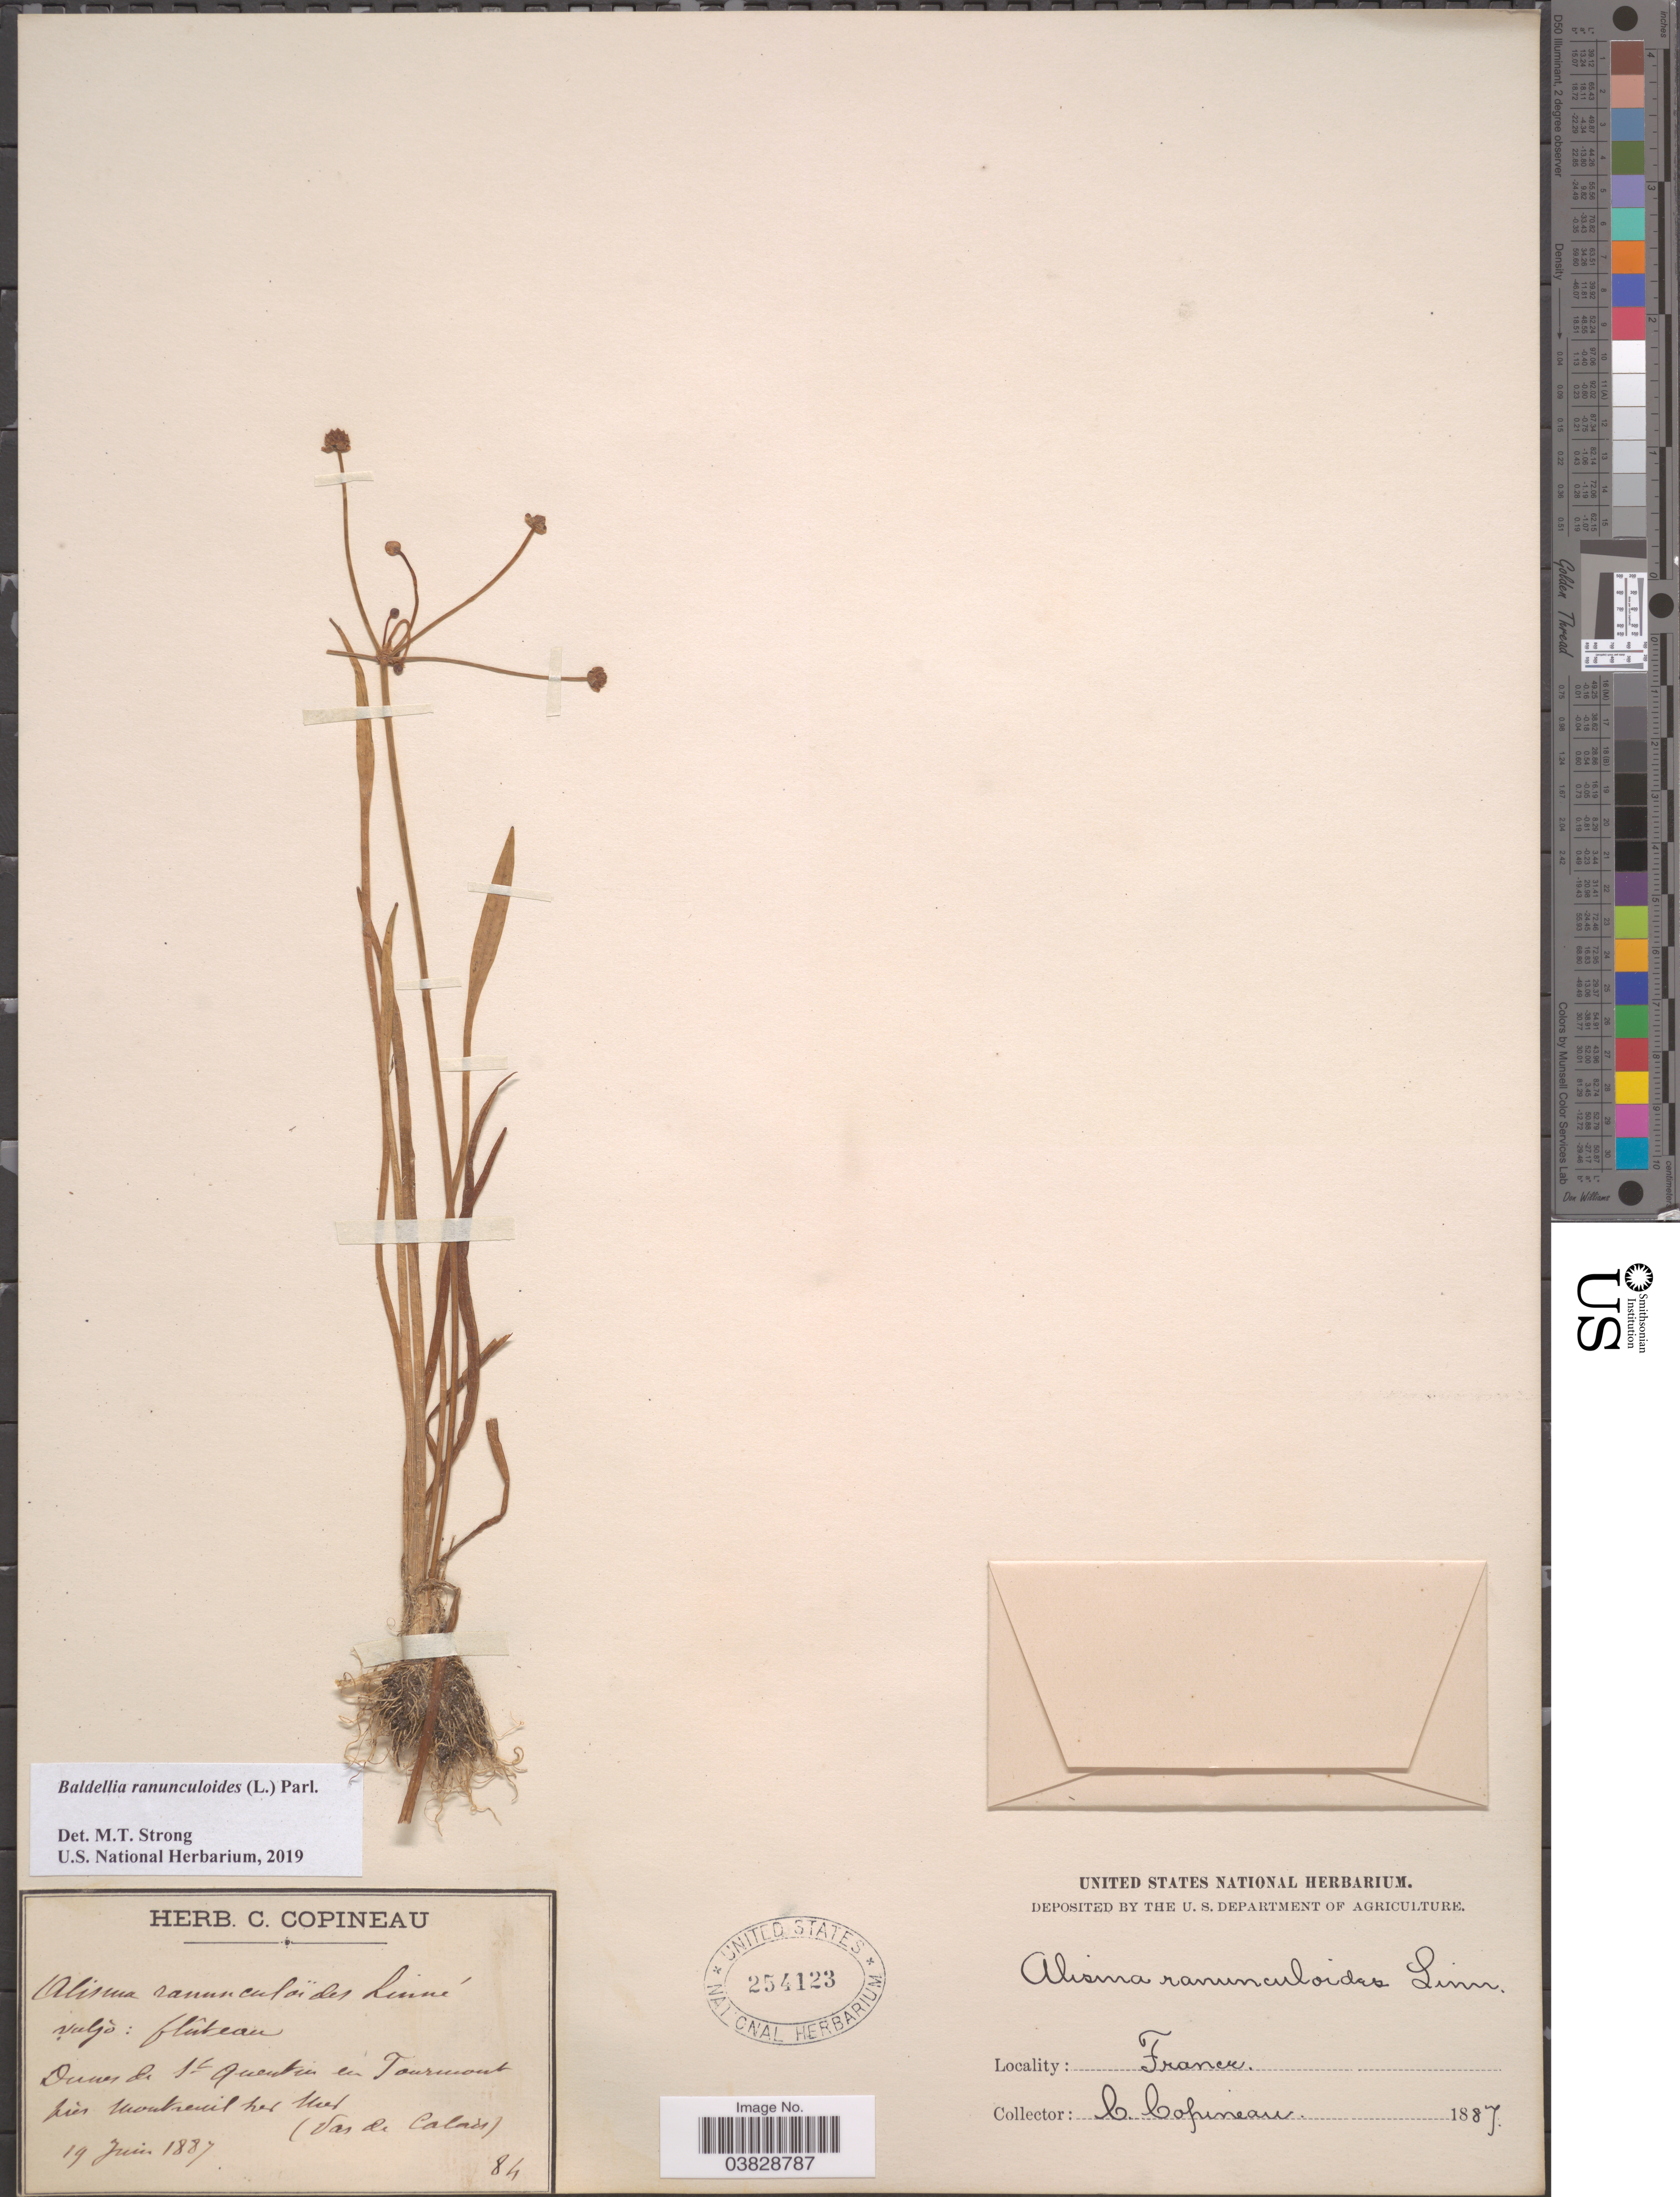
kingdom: Plantae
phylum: Tracheophyta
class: Liliopsida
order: Alismatales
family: Alismataceae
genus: Baldellia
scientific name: Baldellia ranunculoides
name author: (L.) Parl.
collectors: C. Copineau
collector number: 84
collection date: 1887-06-19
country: France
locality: Dunes de St. Quentin en Tourmont pres montreuil sur Mer. (Vas de Calads).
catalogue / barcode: US 254123